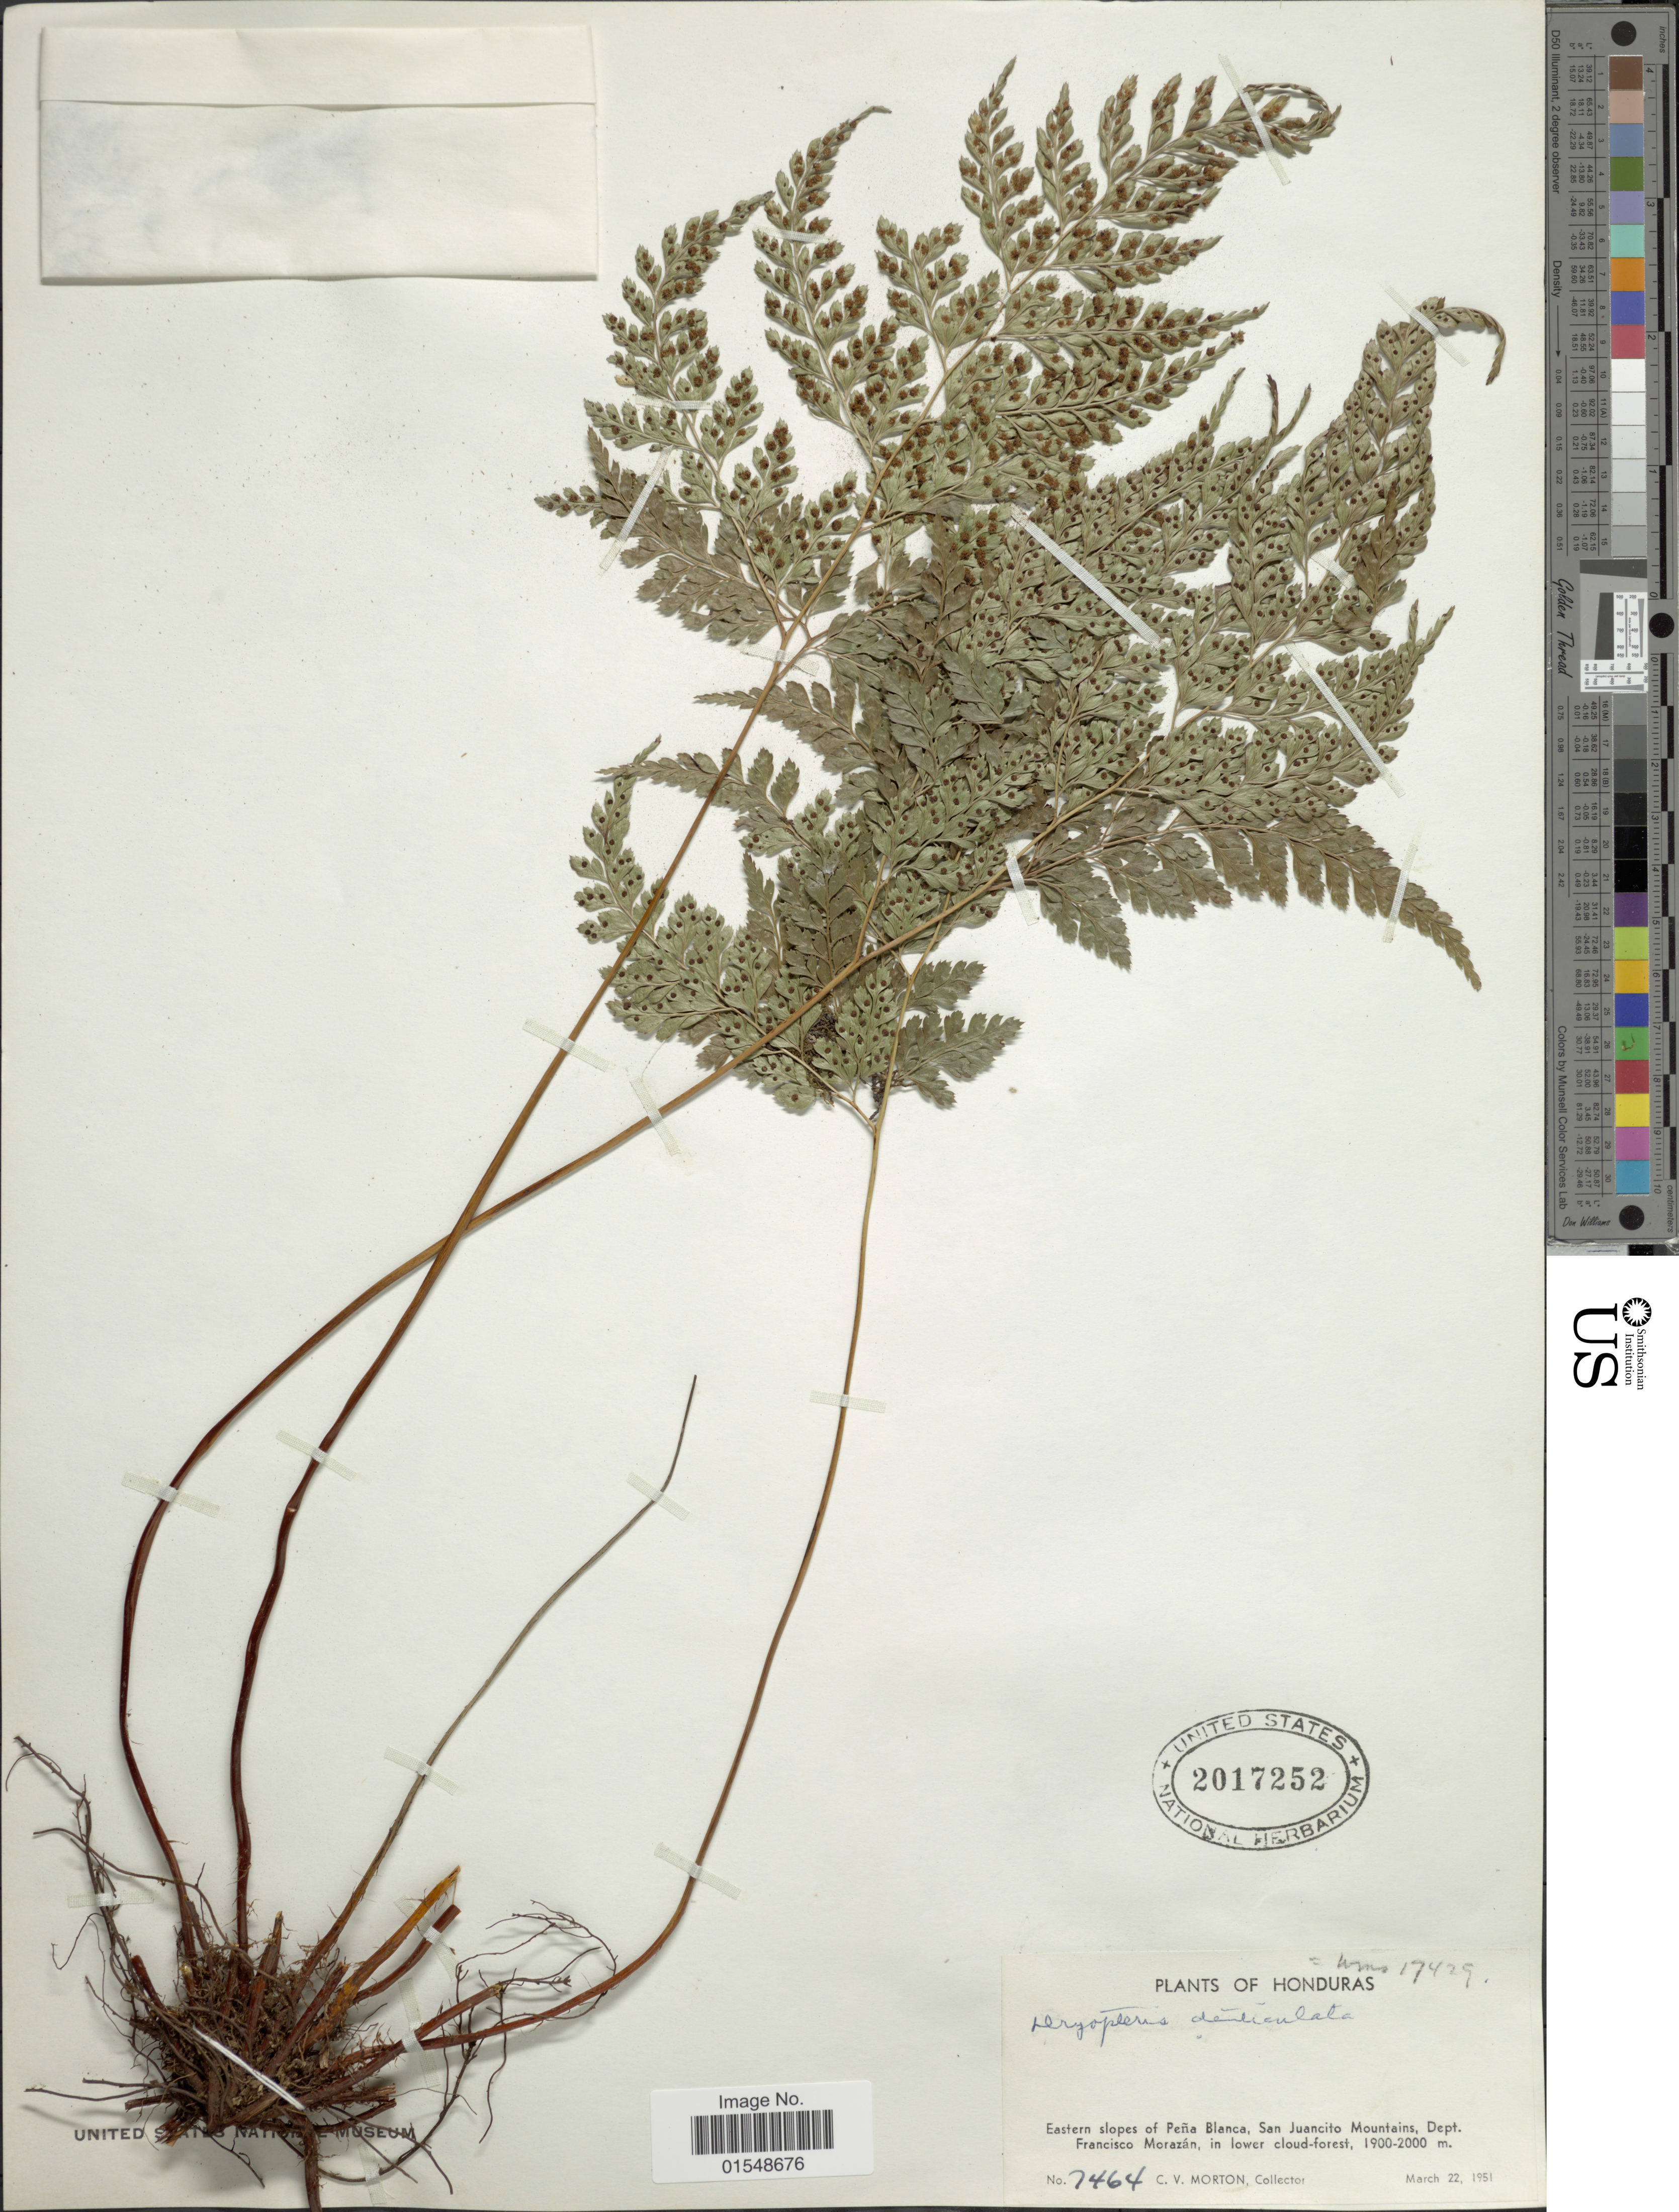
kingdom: Plantae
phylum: Tracheophyta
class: Polypodiopsida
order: Polypodiales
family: Dryopteridaceae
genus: Arachniodes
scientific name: Arachniodes denticulata var. jucunda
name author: (Fée) Lellinger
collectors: C. V. Morton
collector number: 7464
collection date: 1951-03-22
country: Honduras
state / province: Fco. Morazán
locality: Eastern slopes of Peña Blanca, San Juancito Mountains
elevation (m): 1900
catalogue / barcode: US 2017252